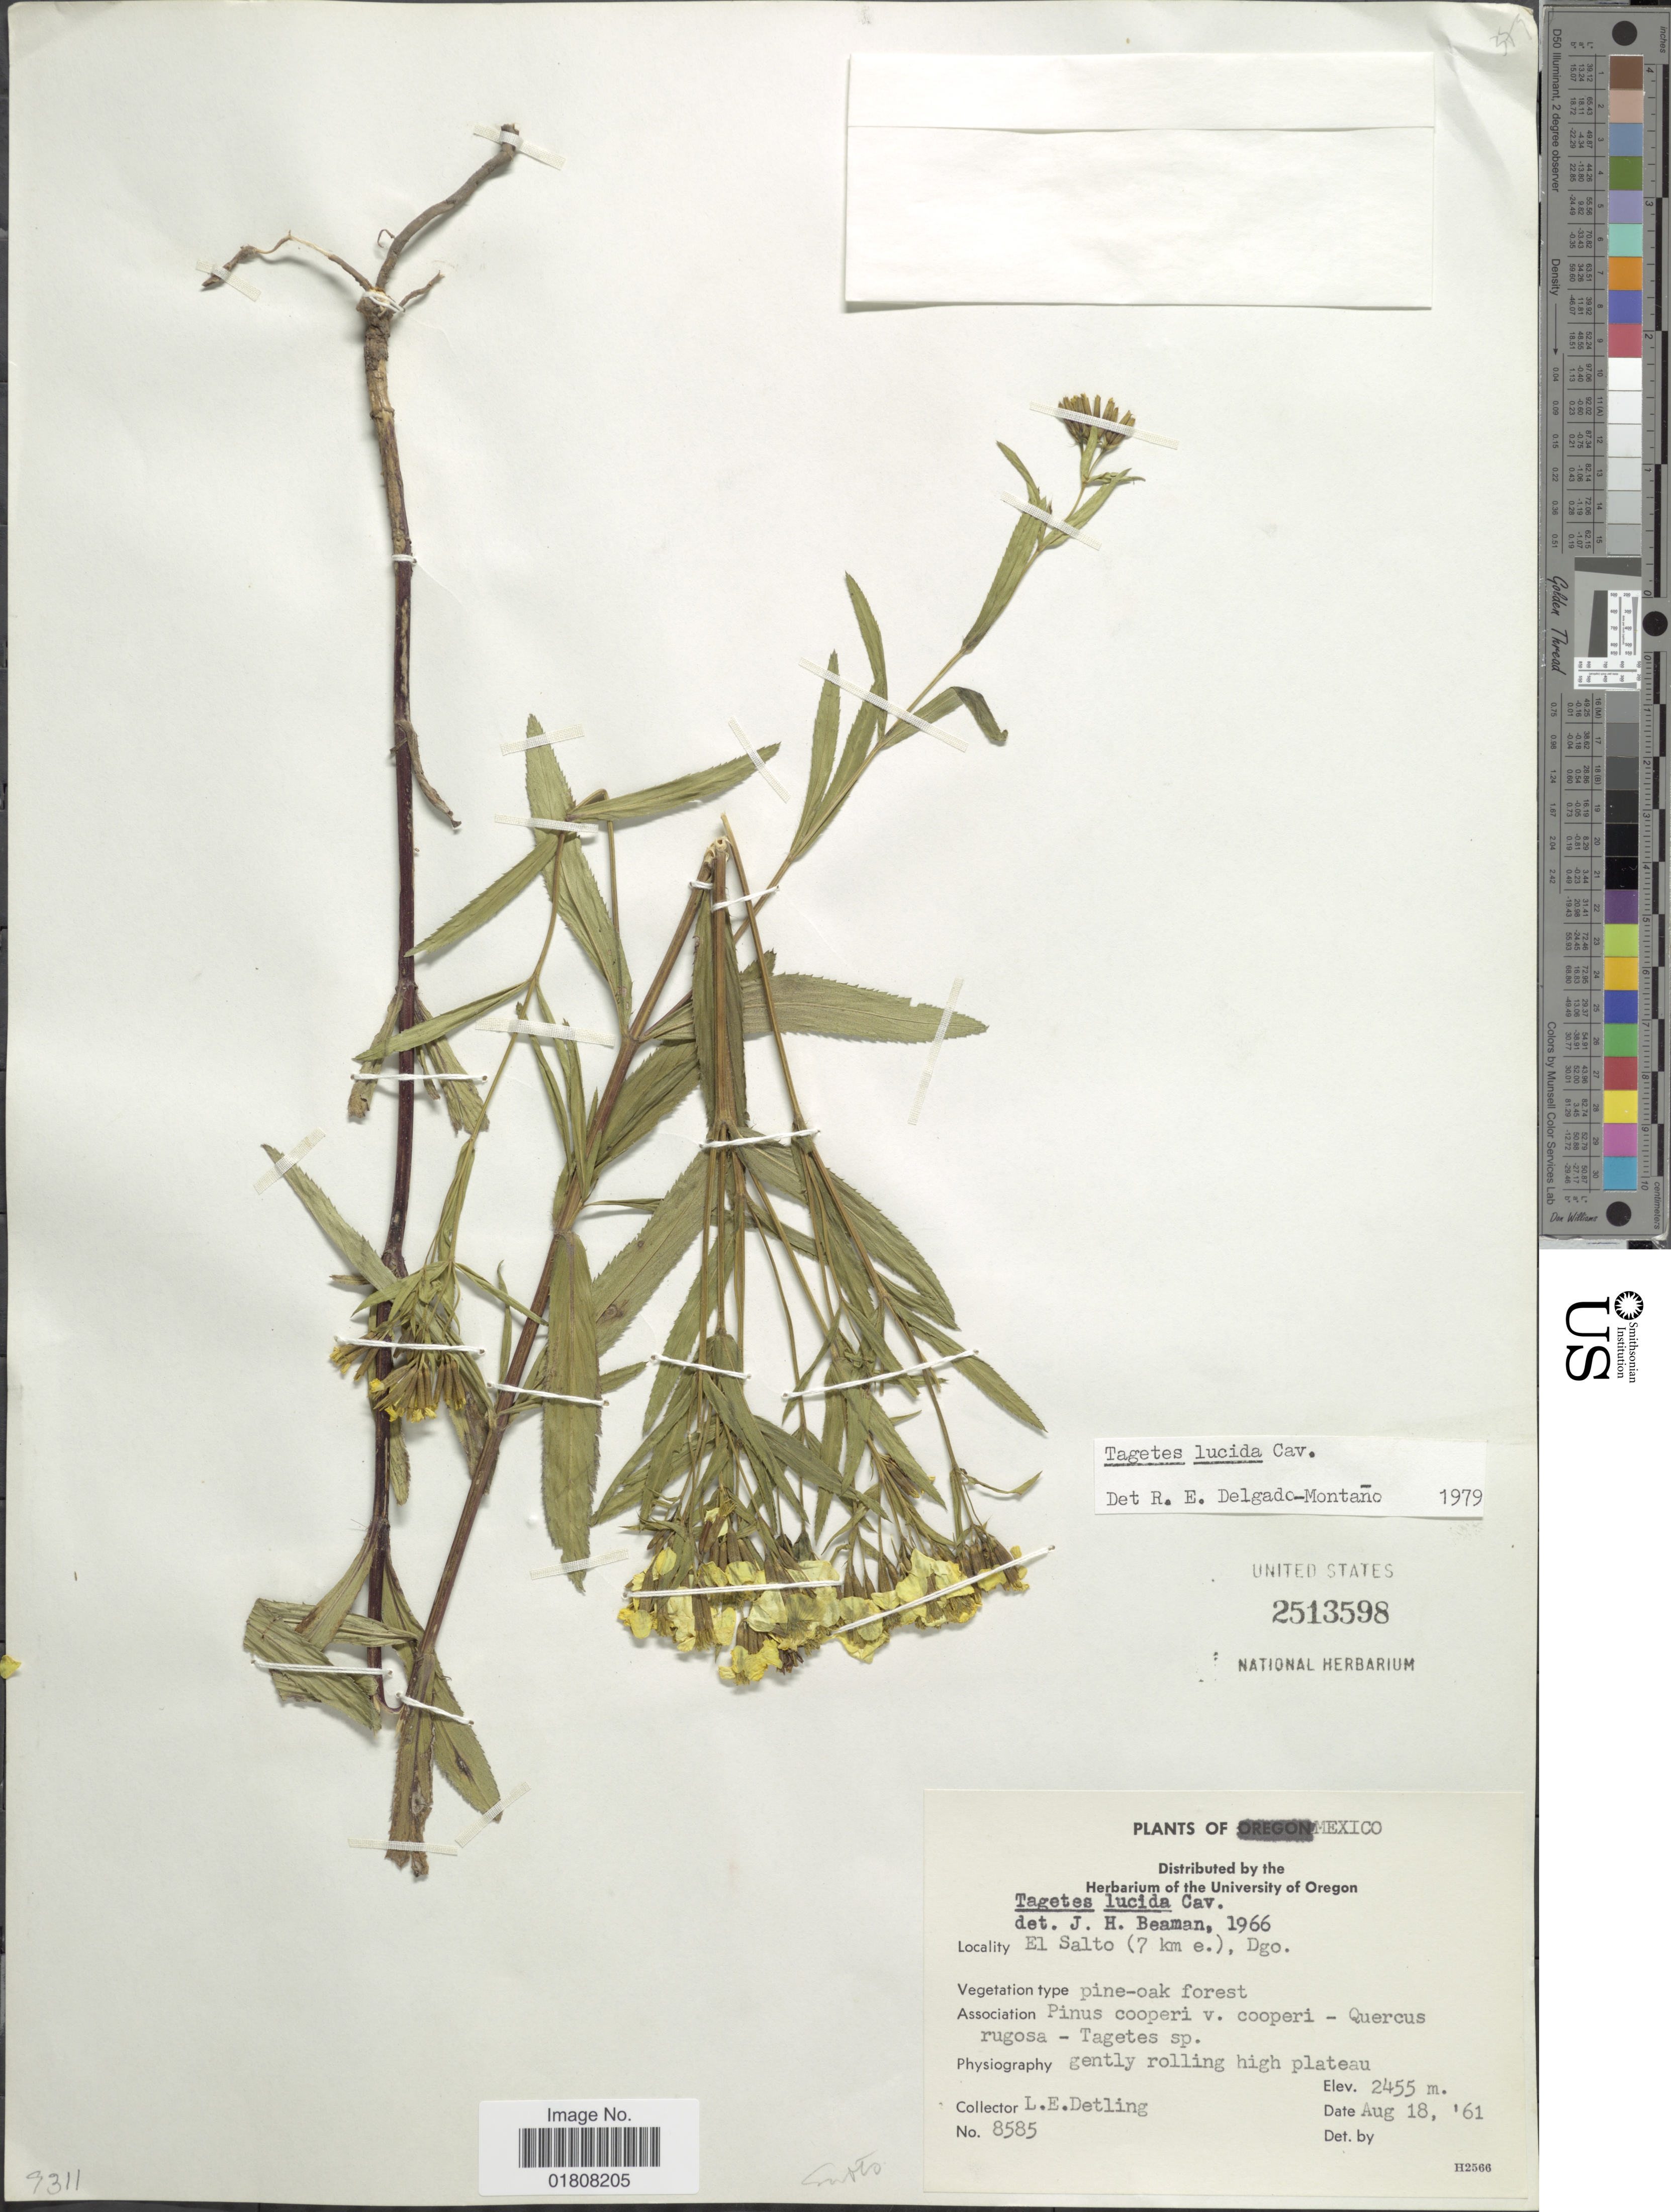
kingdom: Plantae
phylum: Tracheophyta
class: Magnoliopsida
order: Asterales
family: Asteraceae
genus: Tagetes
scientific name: Tagetes lucida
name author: Cav.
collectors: L. E. Detling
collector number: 8585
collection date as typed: Transcribed d/m/y: 18/8/61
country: Mexico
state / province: Durango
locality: El Salto (7 km e.), Dgo.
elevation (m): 2455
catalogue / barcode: US 2513598